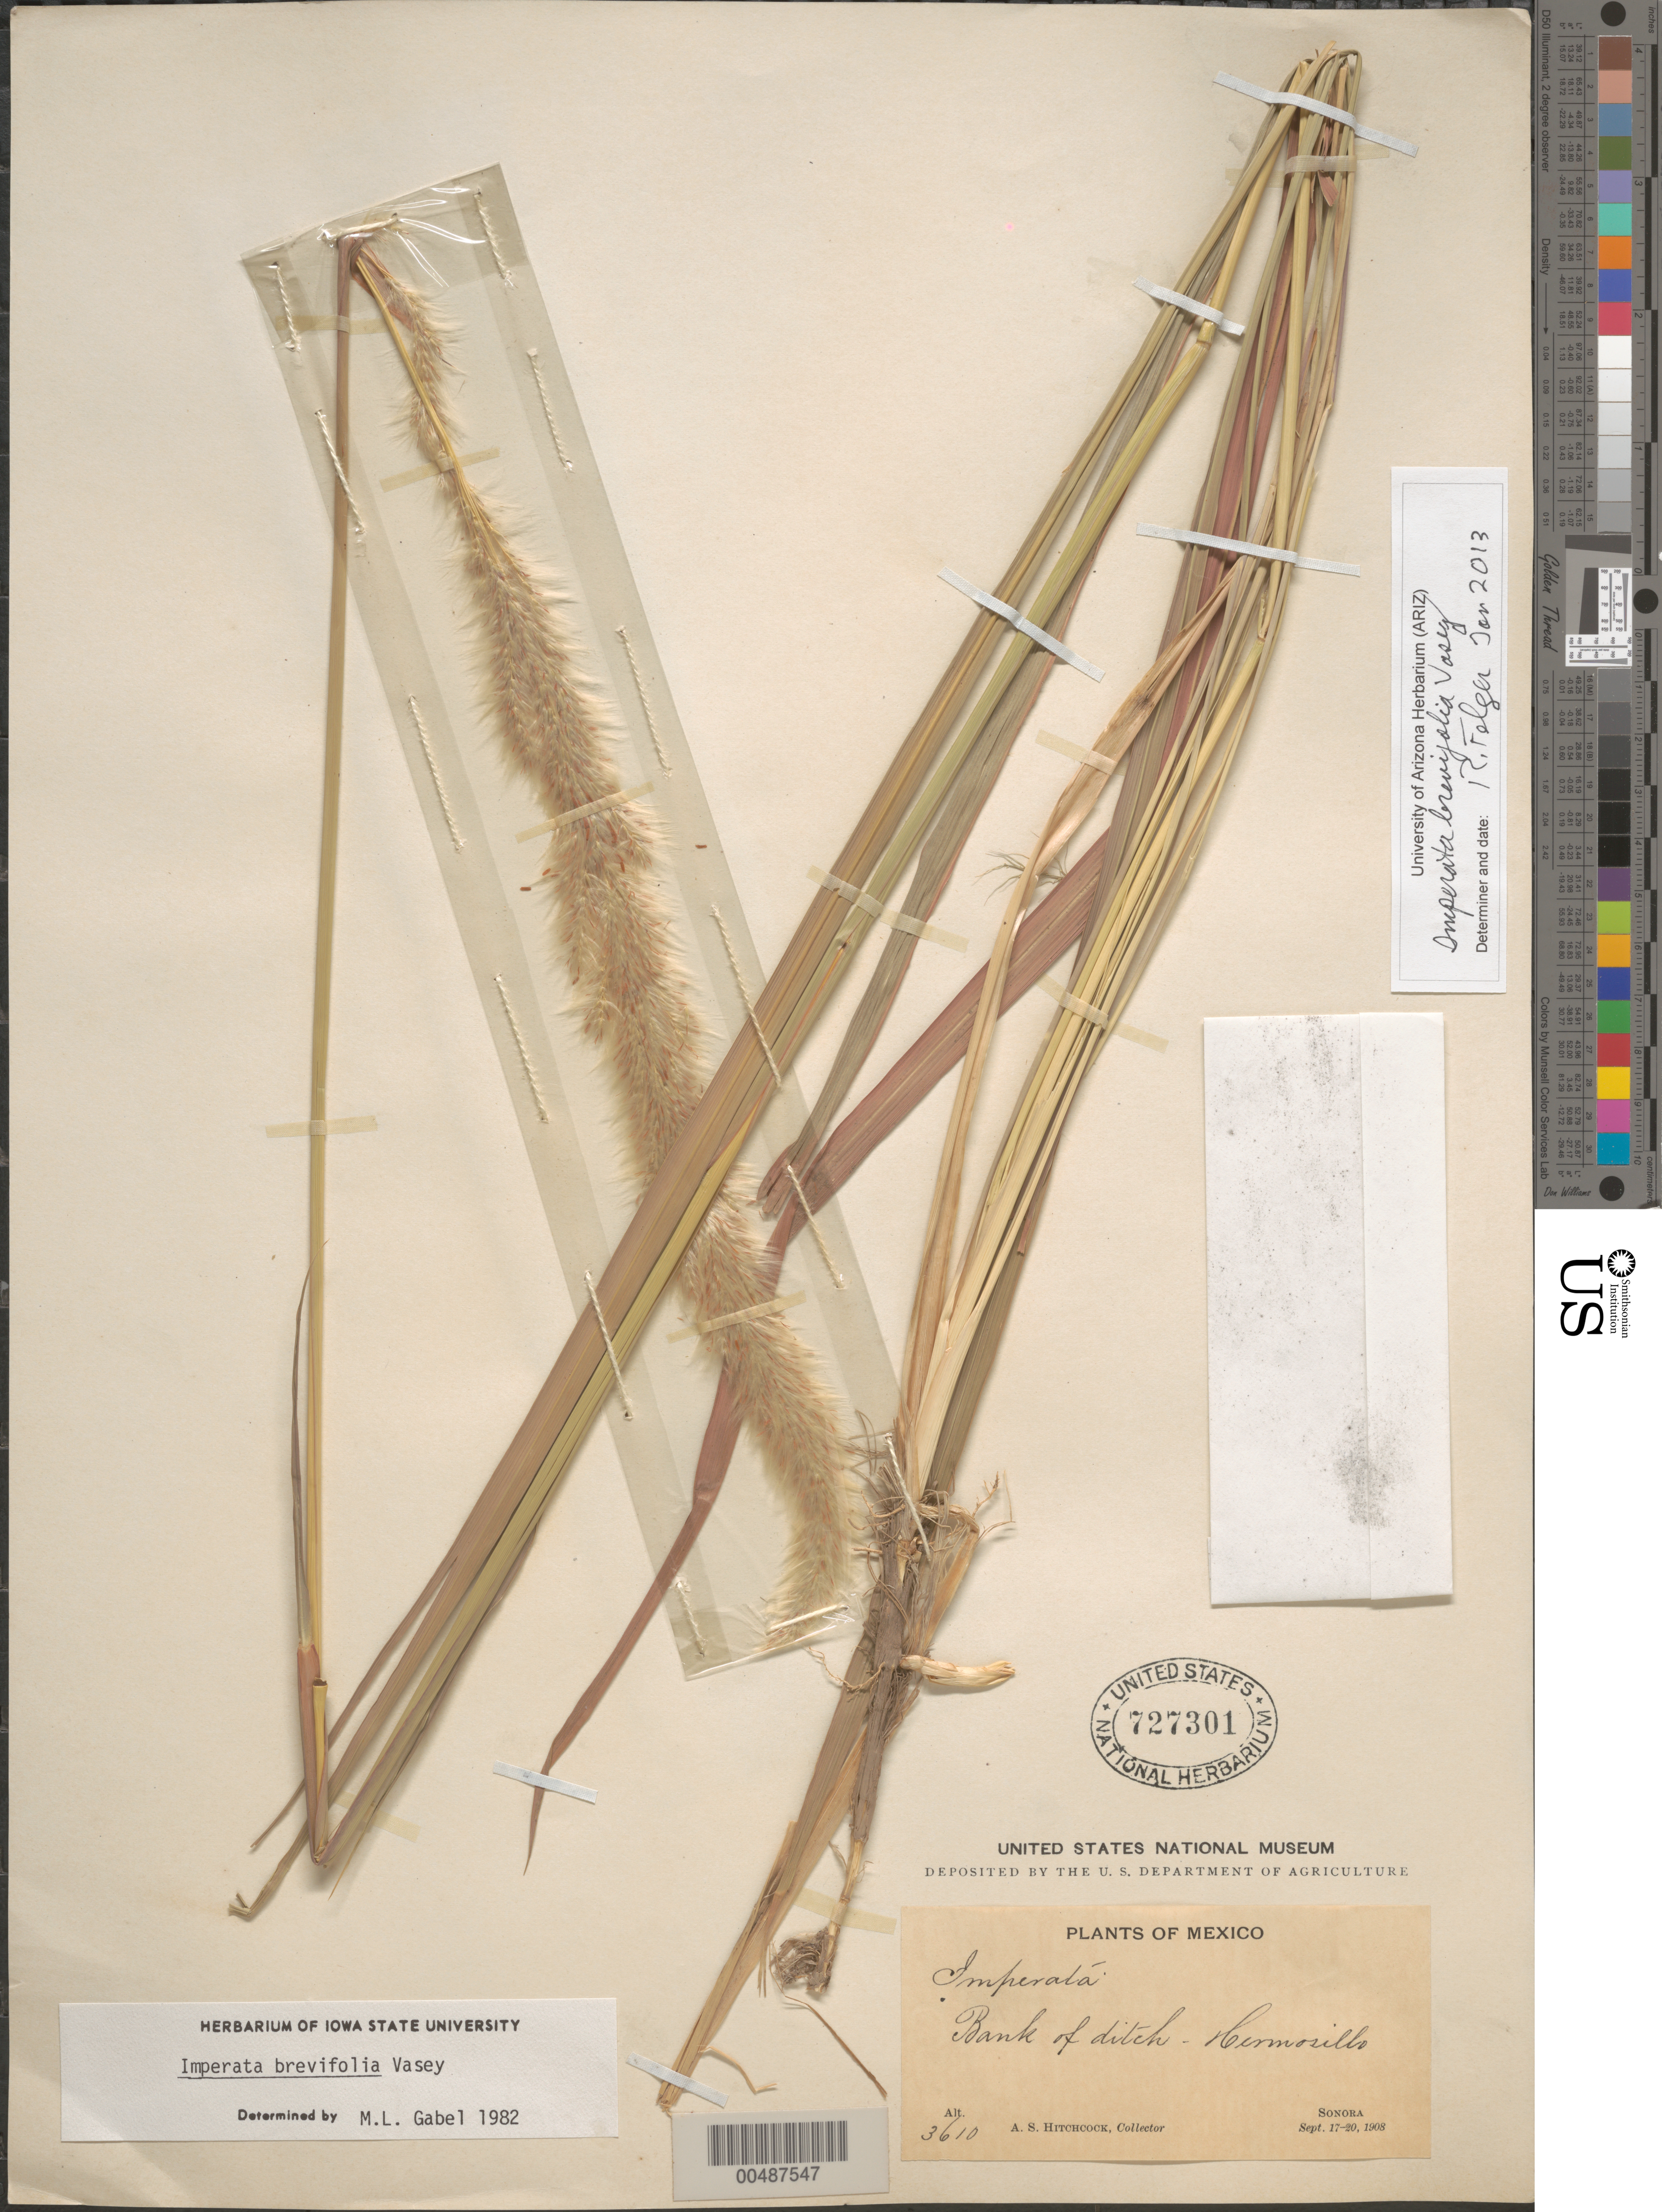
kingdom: Plantae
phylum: Tracheophyta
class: Liliopsida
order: Poales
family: Poaceae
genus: Imperata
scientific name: Imperata brevifolia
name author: Vasey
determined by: Gabel, M. L.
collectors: A. S. Hitchcock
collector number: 3610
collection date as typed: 17 Sep 1908 to 20 Sep 1908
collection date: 1908-09-17/1908-09-20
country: Mexico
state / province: Sonora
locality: Hermosillo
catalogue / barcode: US 727301